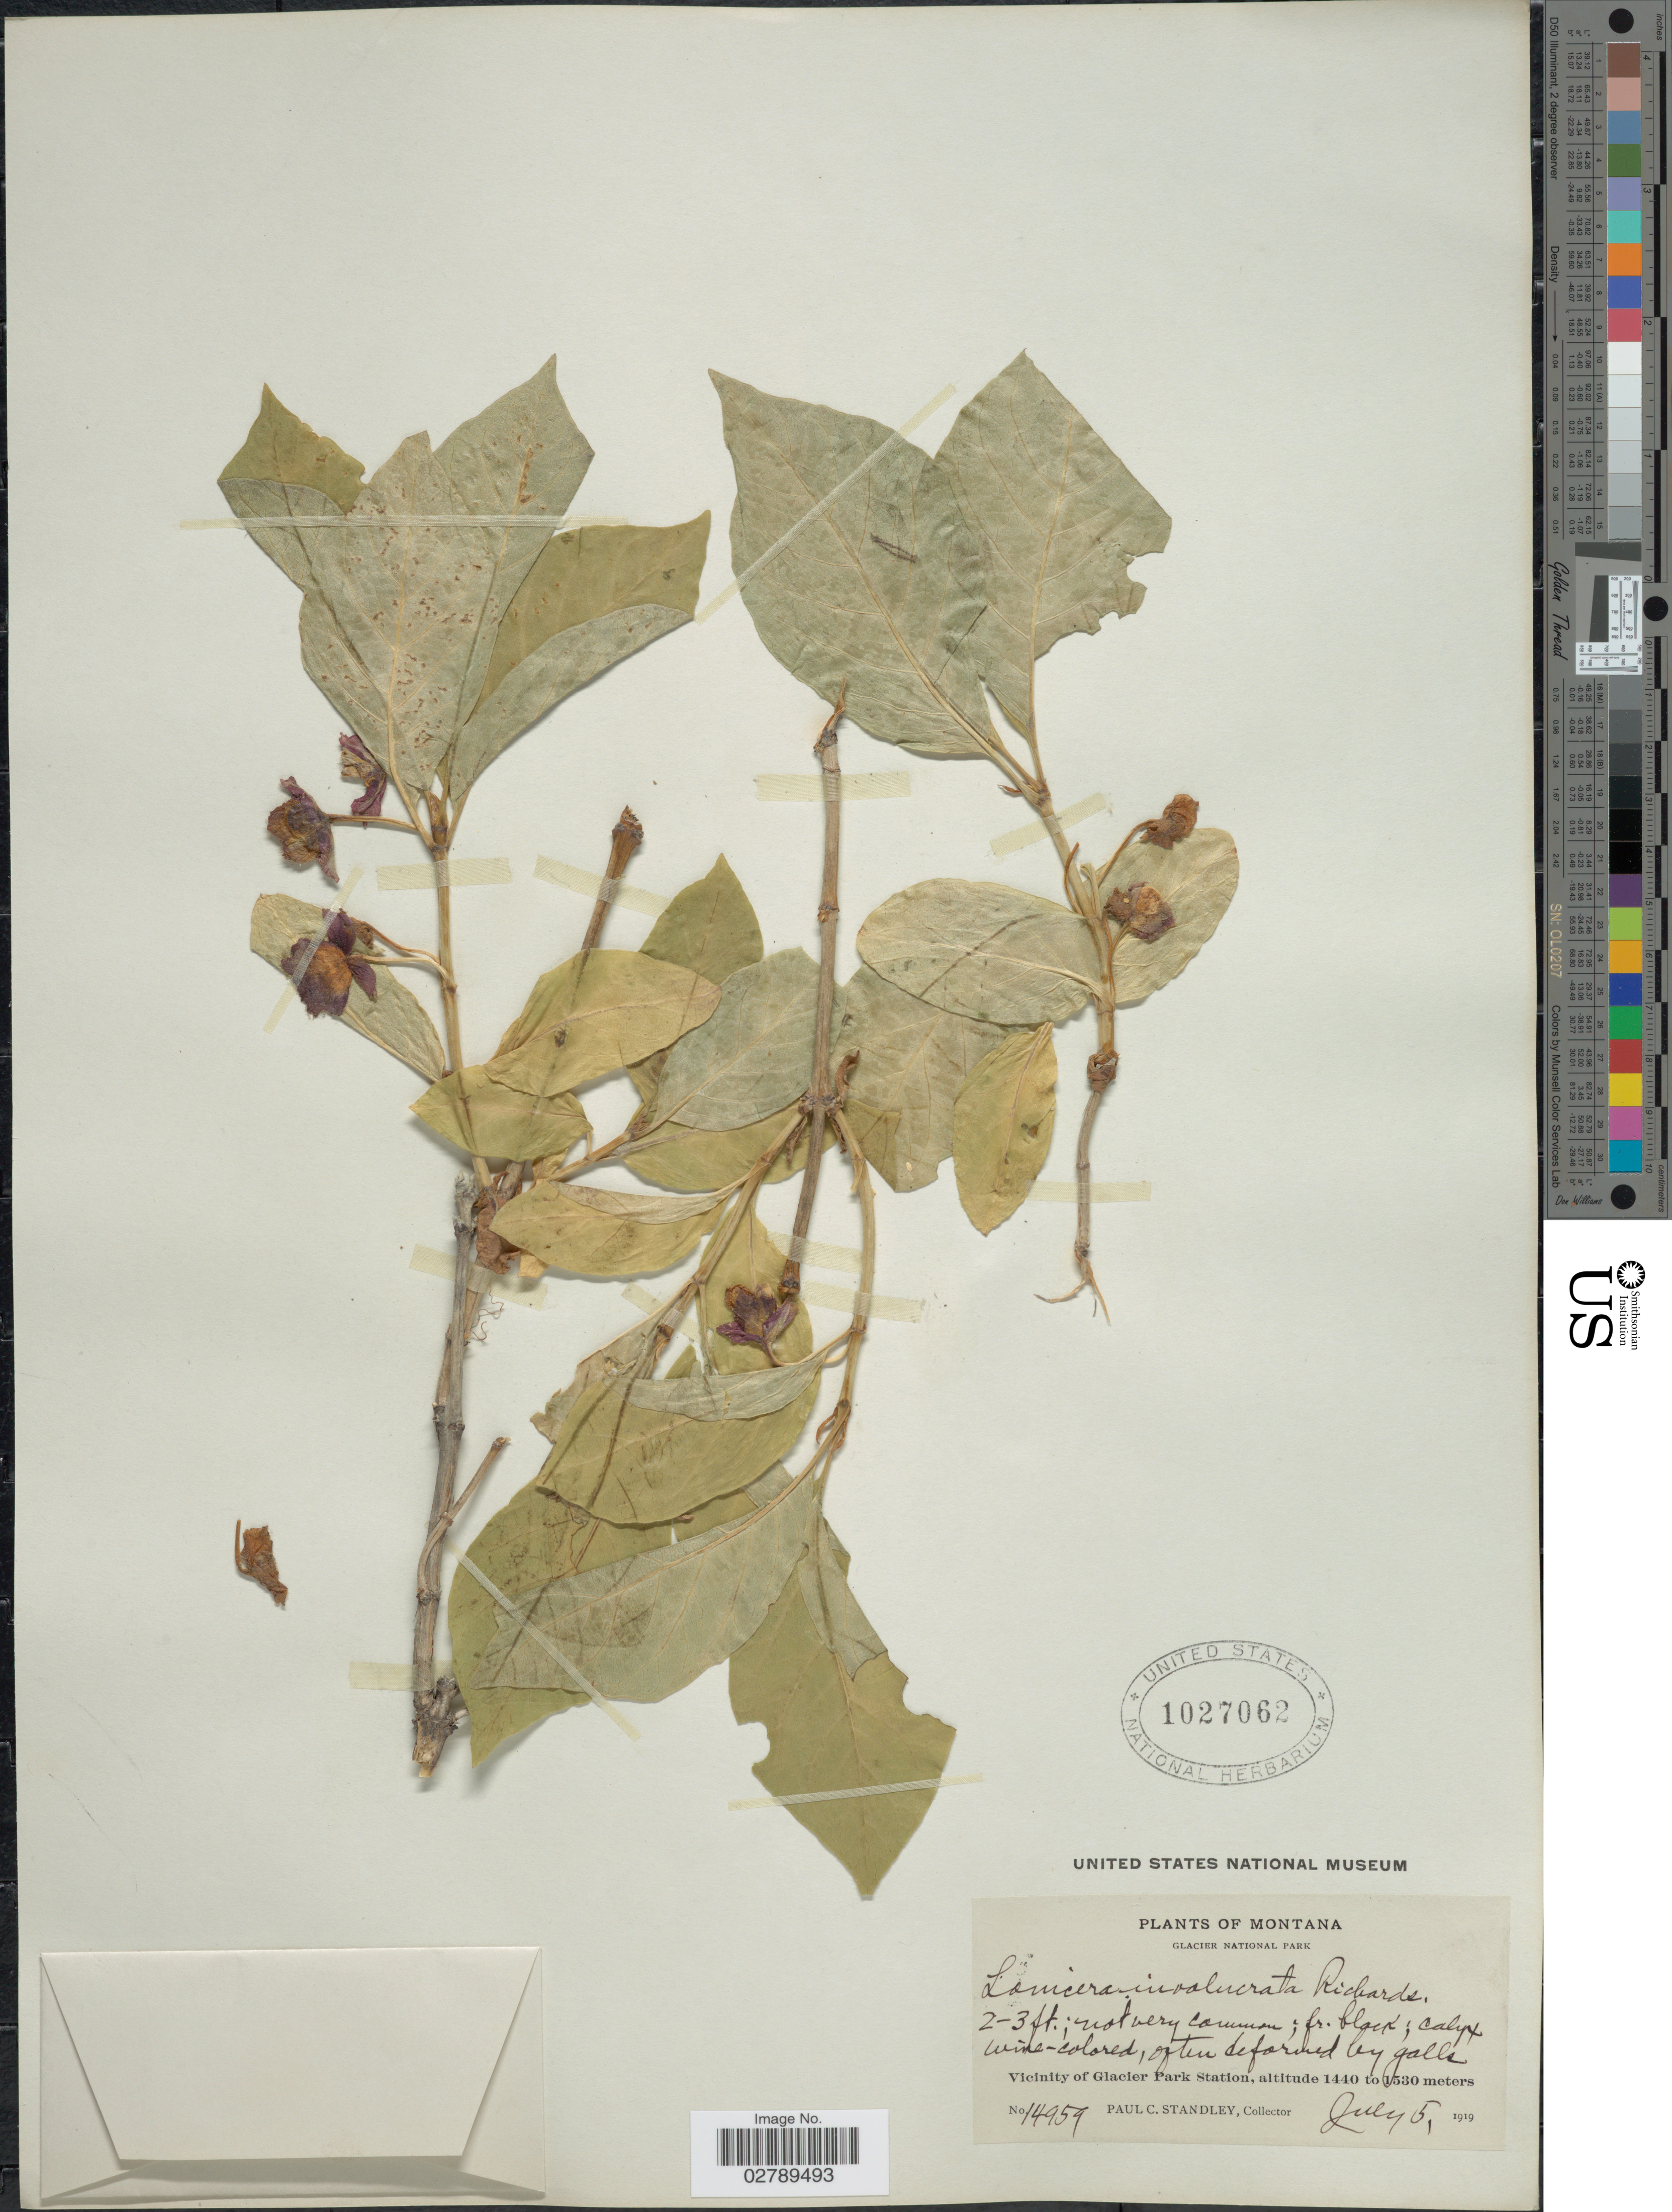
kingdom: Plantae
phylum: Tracheophyta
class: Magnoliopsida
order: Dipsacales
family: Caprifoliaceae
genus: Lonicera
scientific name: Lonicera involucrata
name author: (Richardson) Banks ex Spreng.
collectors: P. C. Standley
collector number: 14959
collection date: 1919-07-05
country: United States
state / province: Montana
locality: Glacier National Park. Vicinity of Glacier Park Station.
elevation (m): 1440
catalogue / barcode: US 1027062